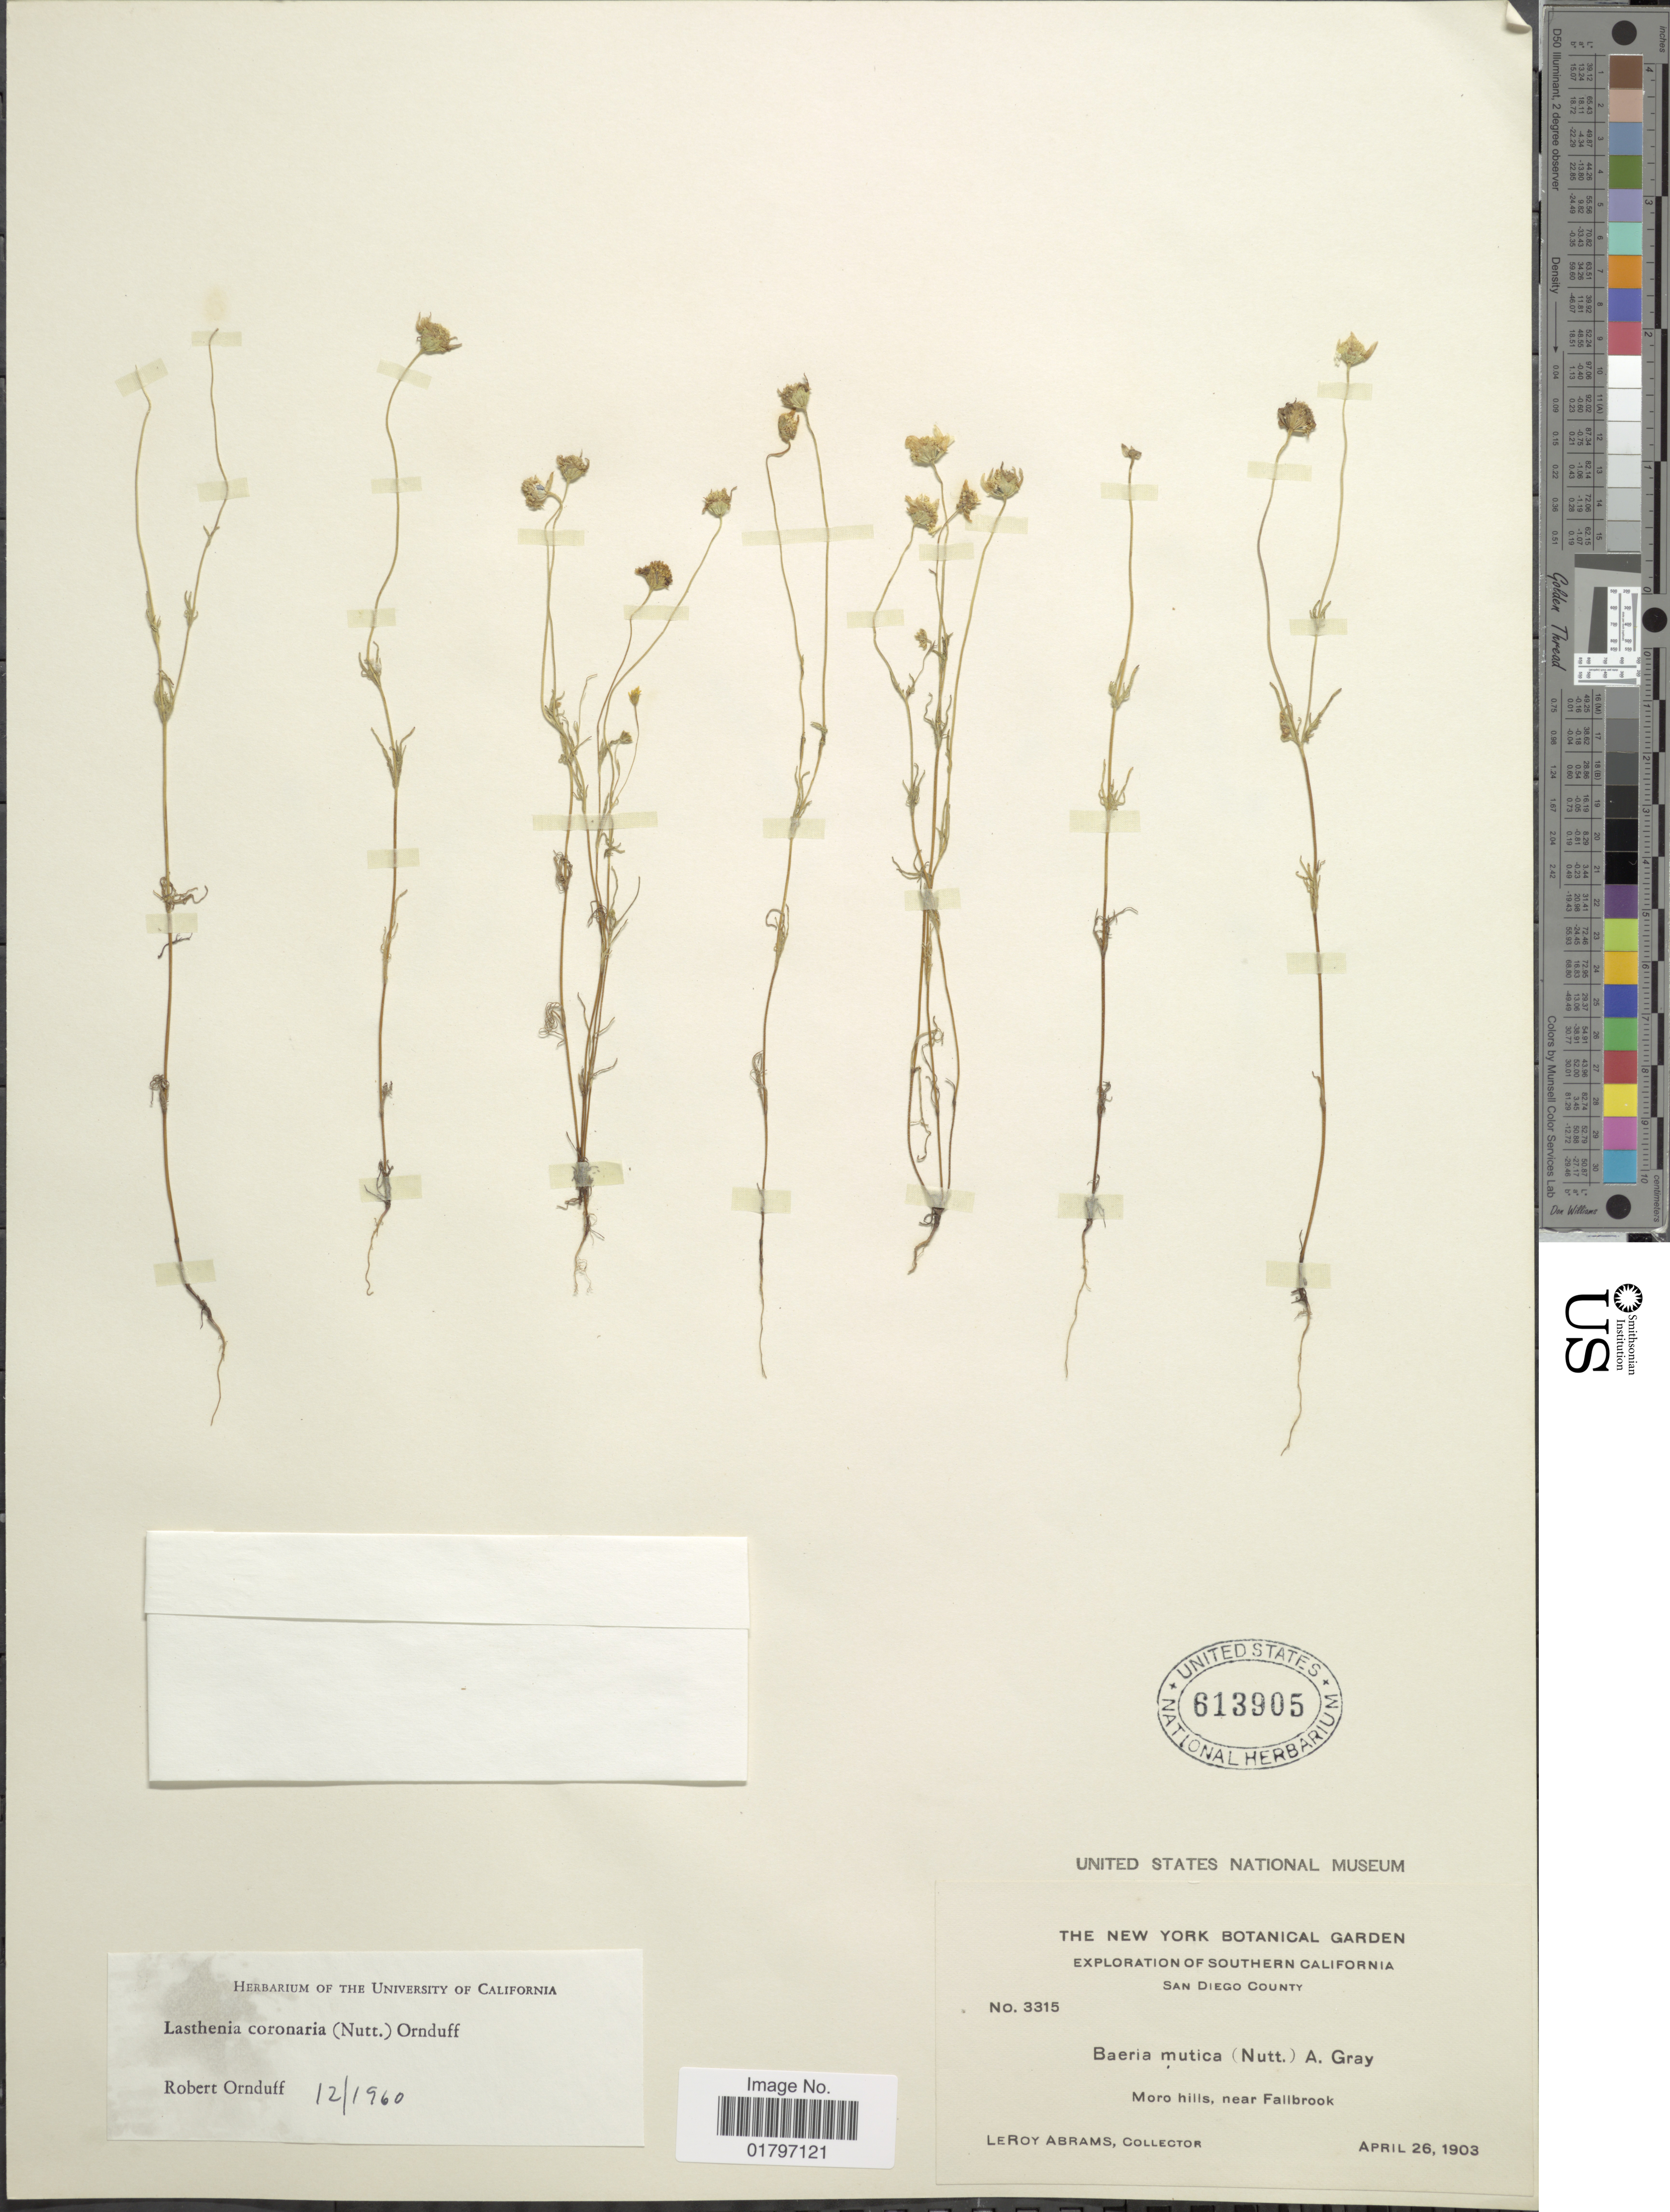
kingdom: Plantae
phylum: Tracheophyta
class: Magnoliopsida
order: Asterales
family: Asteraceae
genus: Lasthenia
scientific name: Lasthenia coronaria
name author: (Nutt.) Ornduff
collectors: L. Abrams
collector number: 3315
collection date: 1903-04-26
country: United States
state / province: California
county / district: San Diego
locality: Southern California. San Diego County. Moro hills, near Fallbrook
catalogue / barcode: US 613905